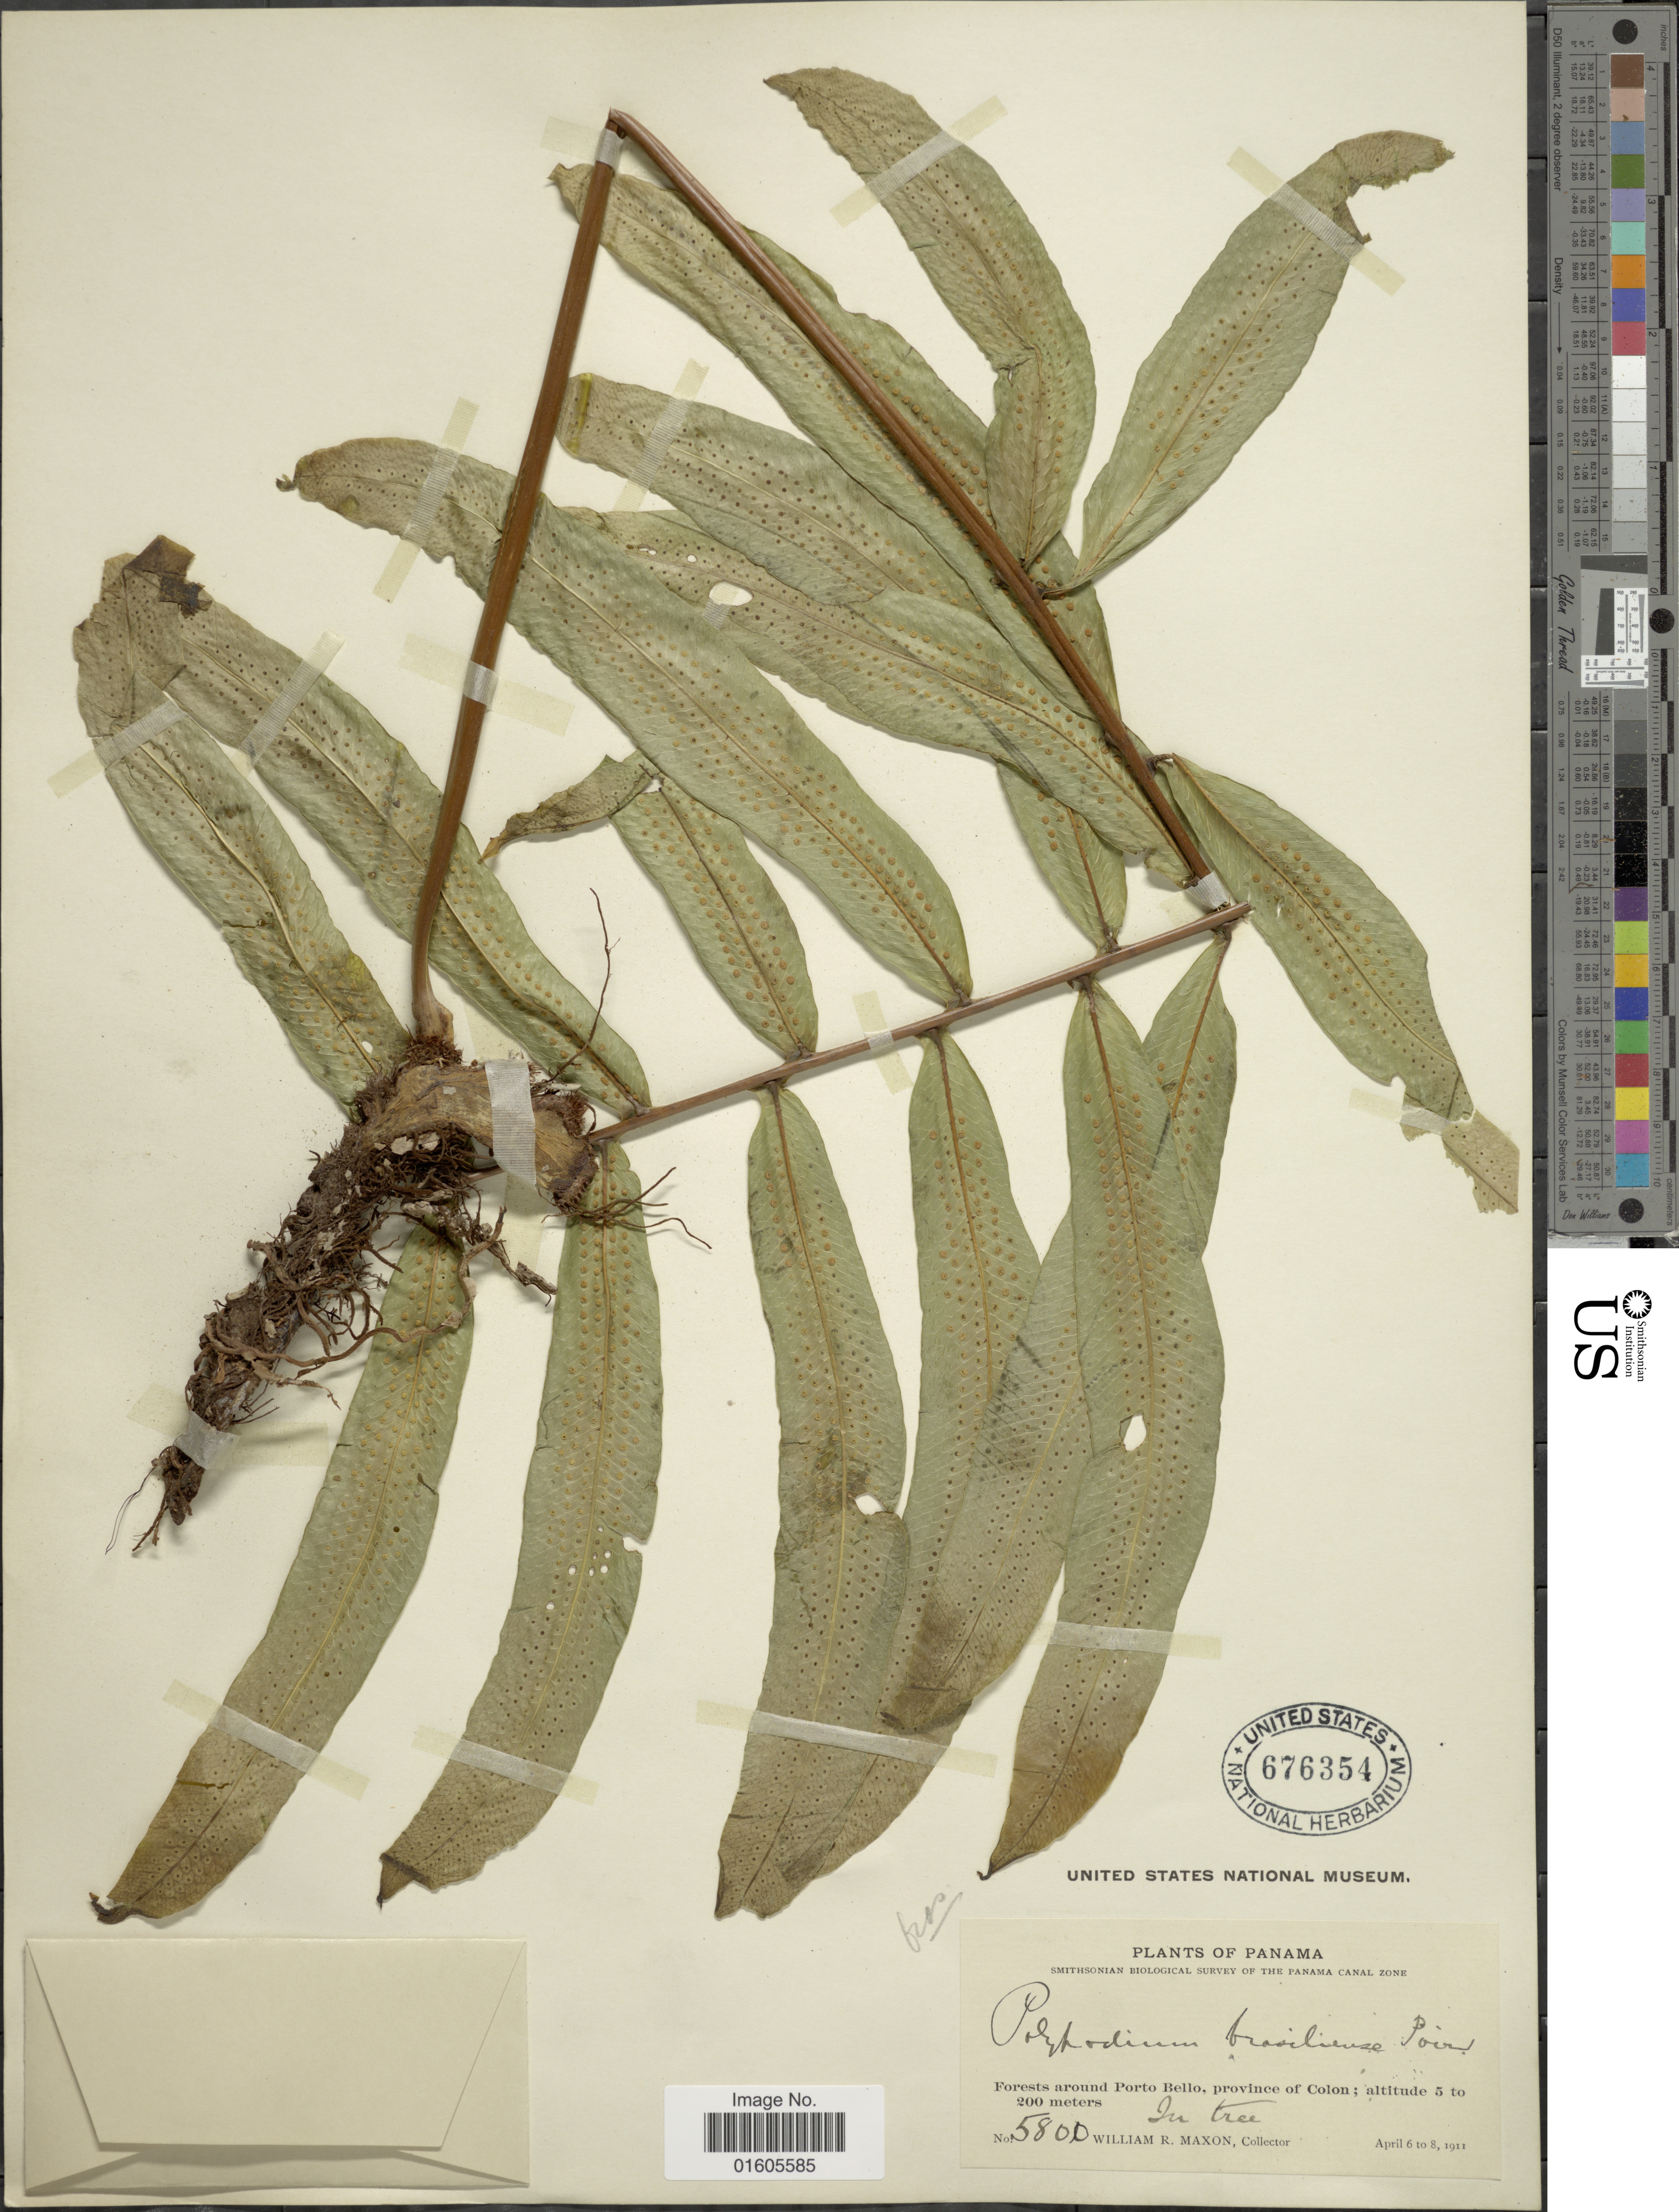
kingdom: Plantae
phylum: Tracheophyta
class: Polypodiopsida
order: Polypodiales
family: Polypodiaceae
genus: Serpocaulon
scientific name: Serpocaulon triseriale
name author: (Sw.) A.R. Sm.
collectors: W. R. Maxon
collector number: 5800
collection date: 1911-04-06/1911-04-08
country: Panama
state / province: Colón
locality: Forest around Porto Bello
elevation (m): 5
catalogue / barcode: US 676354